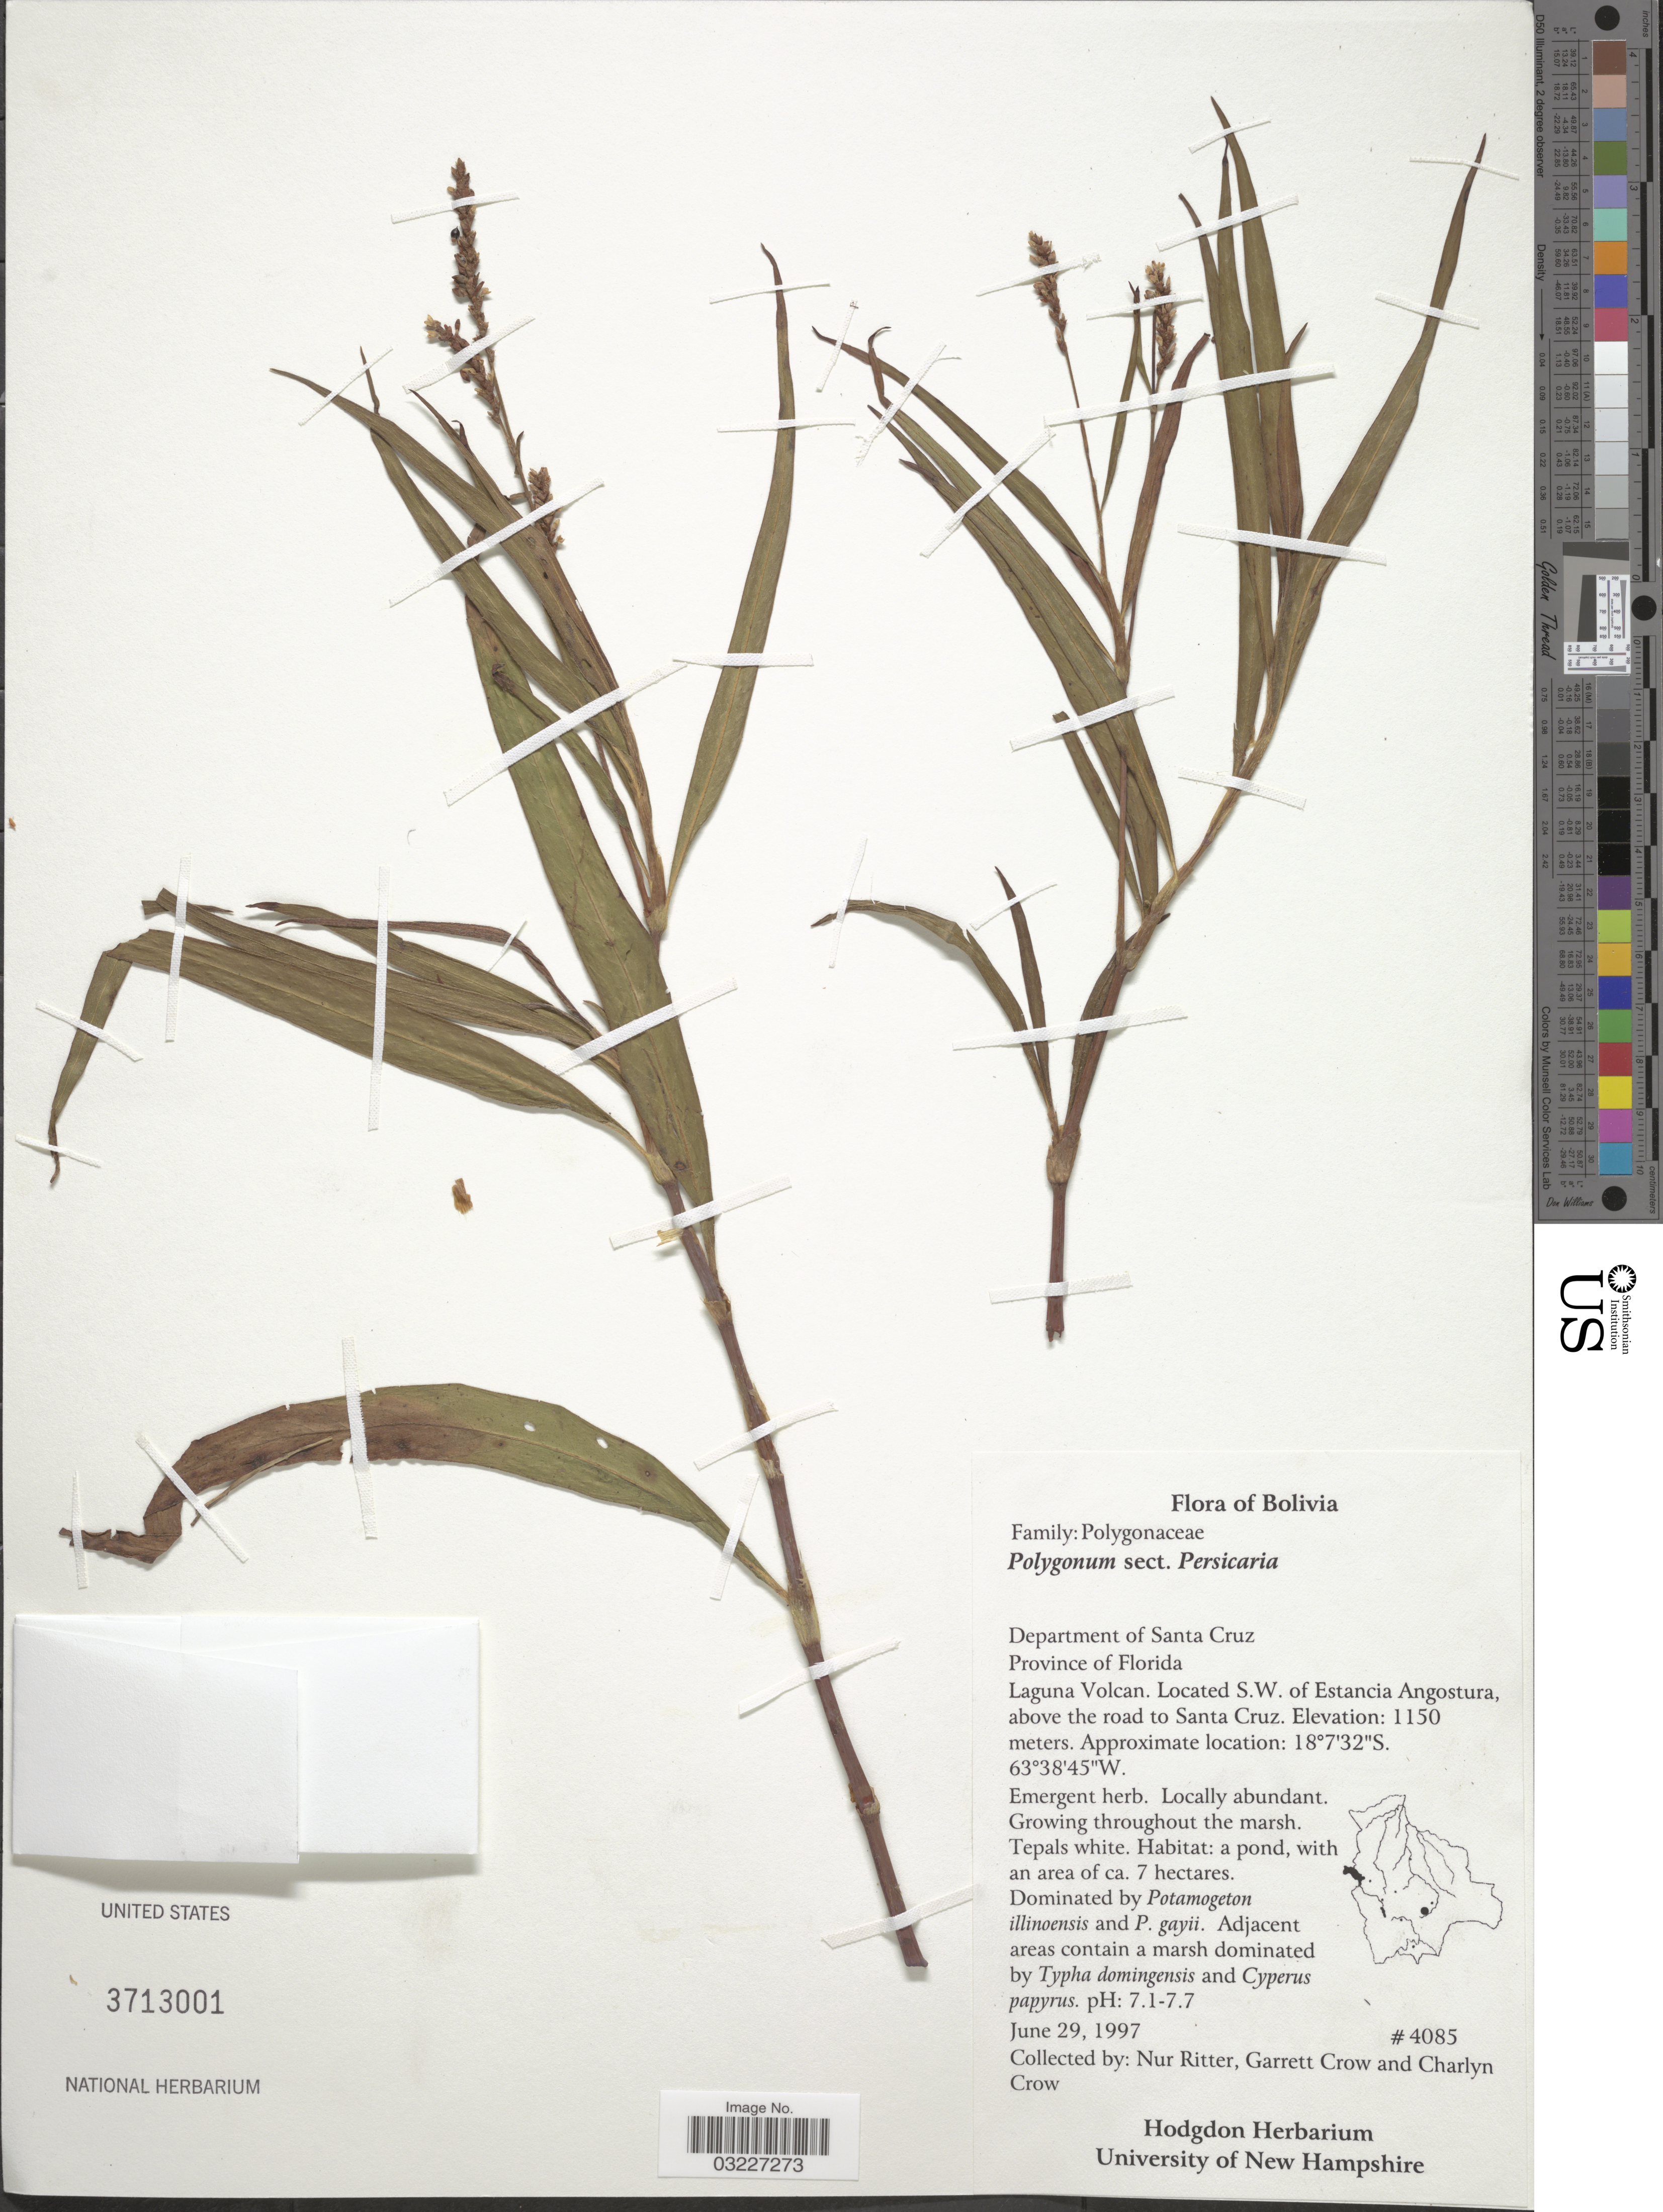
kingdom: Plantae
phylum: Tracheophyta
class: Magnoliopsida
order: Caryophyllales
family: Polygonaceae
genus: Polygonum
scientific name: Polygonum sp.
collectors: N. Ritter, G. E. Crow & C. Crow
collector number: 4085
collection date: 1997-06-29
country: Bolivia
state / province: Santa Cruz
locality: Department of Santa Cruz. Province of Florida. Laguna Volcan. Located S.W. of Estancia Angostura, above the road to Santa Cruz.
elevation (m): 1150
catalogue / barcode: US 3713001